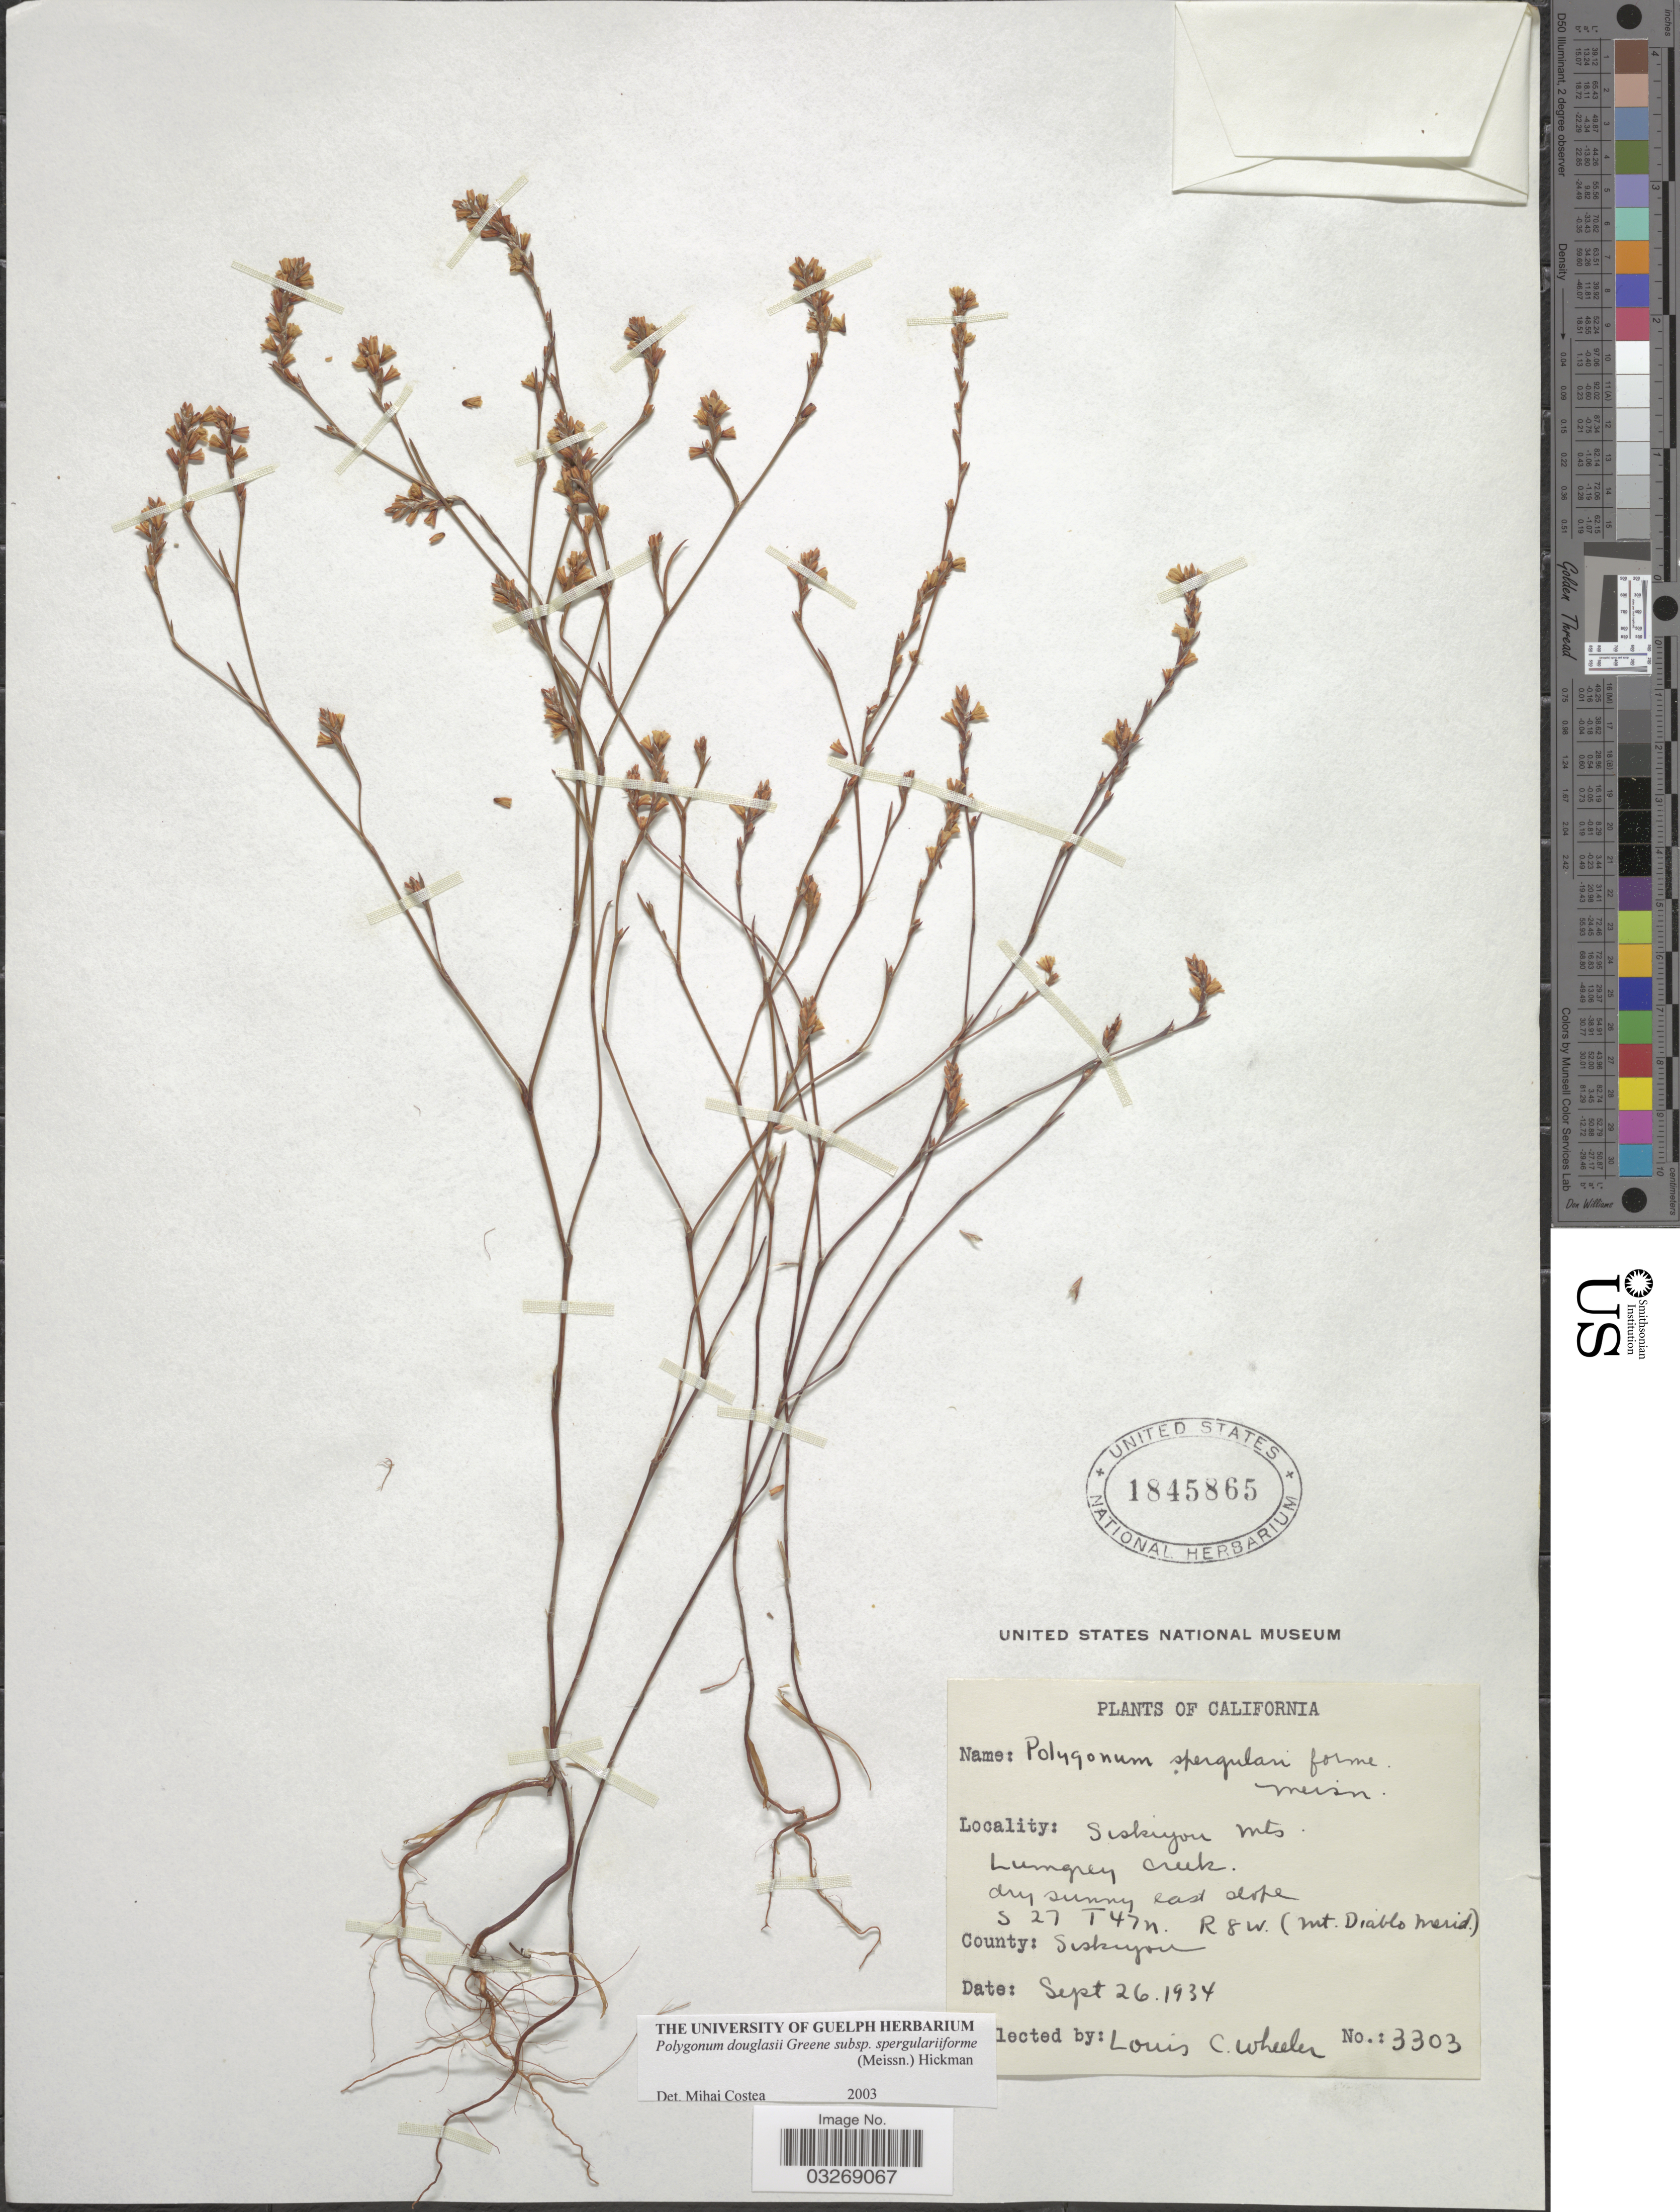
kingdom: Plantae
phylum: Tracheophyta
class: Magnoliopsida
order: Caryophyllales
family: Polygonaceae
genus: Polygonum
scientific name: Polygonum douglasii subsp. spergulariiforme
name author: (Meisn. ex Small) Hickman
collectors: L. C. Wheeler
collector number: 3303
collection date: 1934-09-26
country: United States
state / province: California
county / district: Siskiyou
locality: Siskiyou Mts. Lumgrey creek. S 27 T 47 N. R 8 W. (Mt. Diablo Merid.). County: Siskiyou.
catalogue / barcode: US 1845865